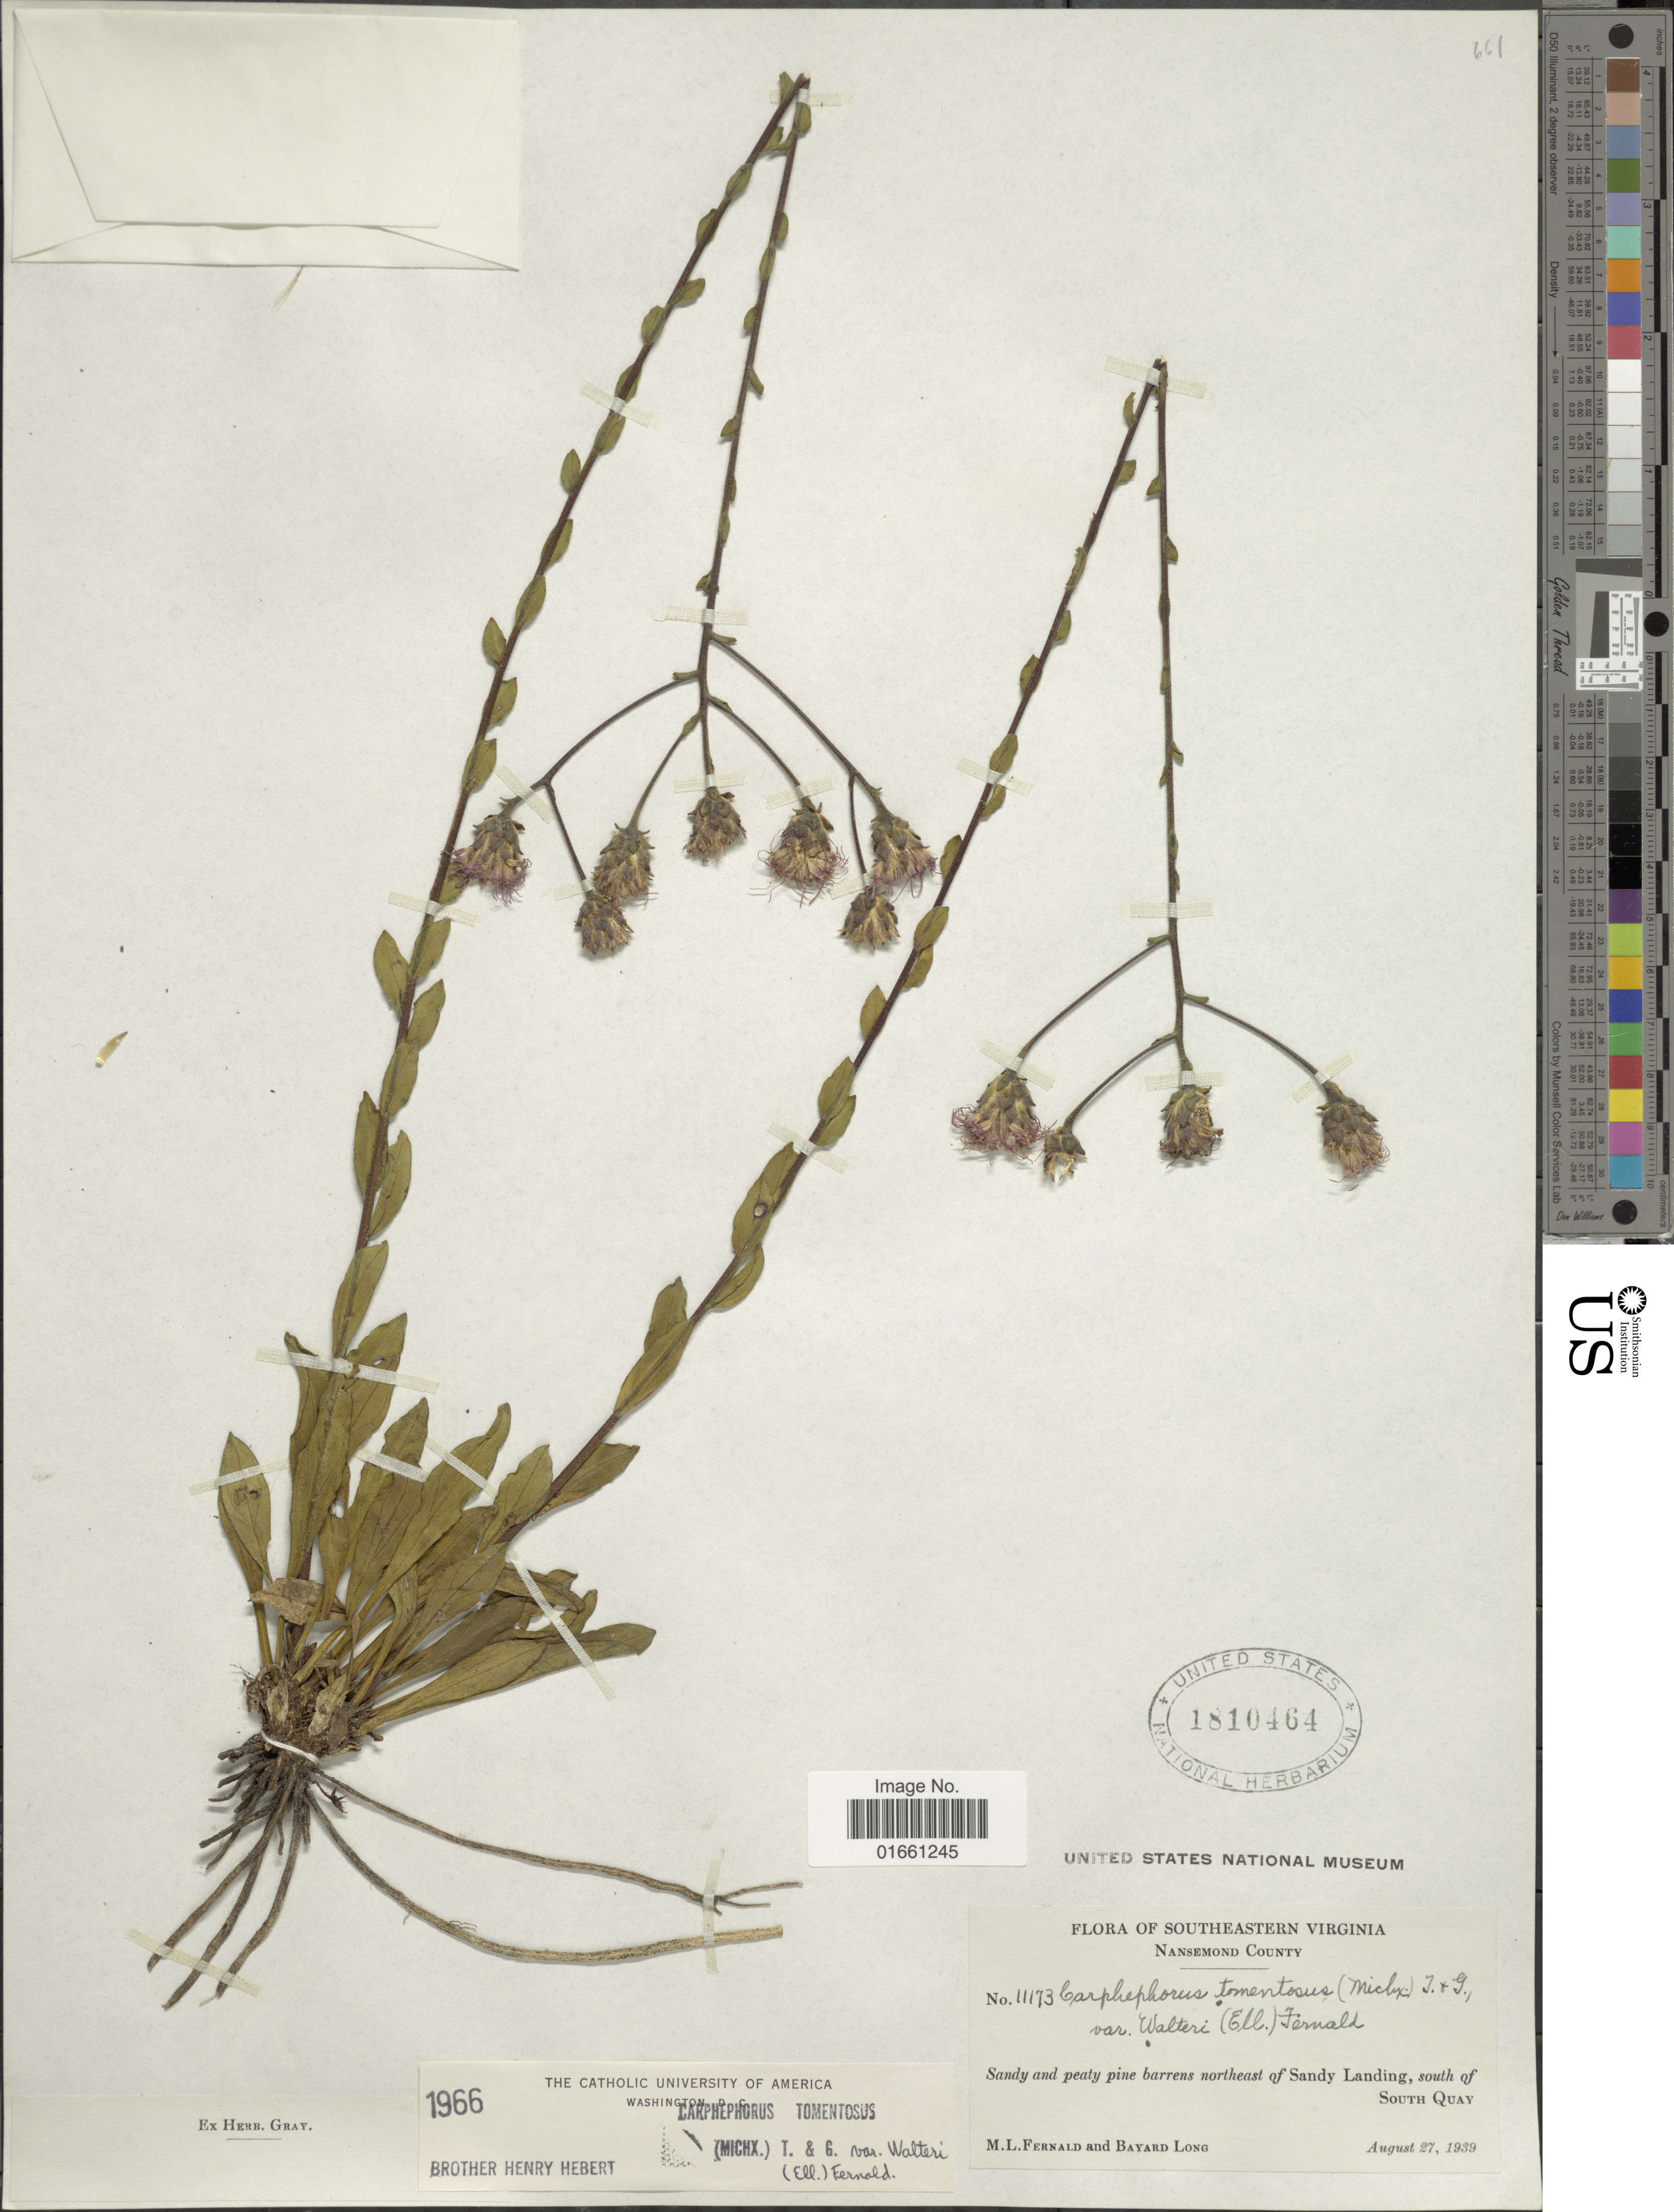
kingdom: Plantae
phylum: Tracheophyta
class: Magnoliopsida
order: Asterales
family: Asteraceae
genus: Carphephorus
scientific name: Carphephorus tomentosus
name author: (Michaux) Torr. & A. Gray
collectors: M. L. Fernald & B. Long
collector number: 11173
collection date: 1939-08-27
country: United States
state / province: Virginia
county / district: City of Suffolk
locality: Southeastern Virginia, Nansemond County, Sandt and peaty pine Barrens northest of Sandy Landing, south of South Quay.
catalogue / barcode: US 1810464